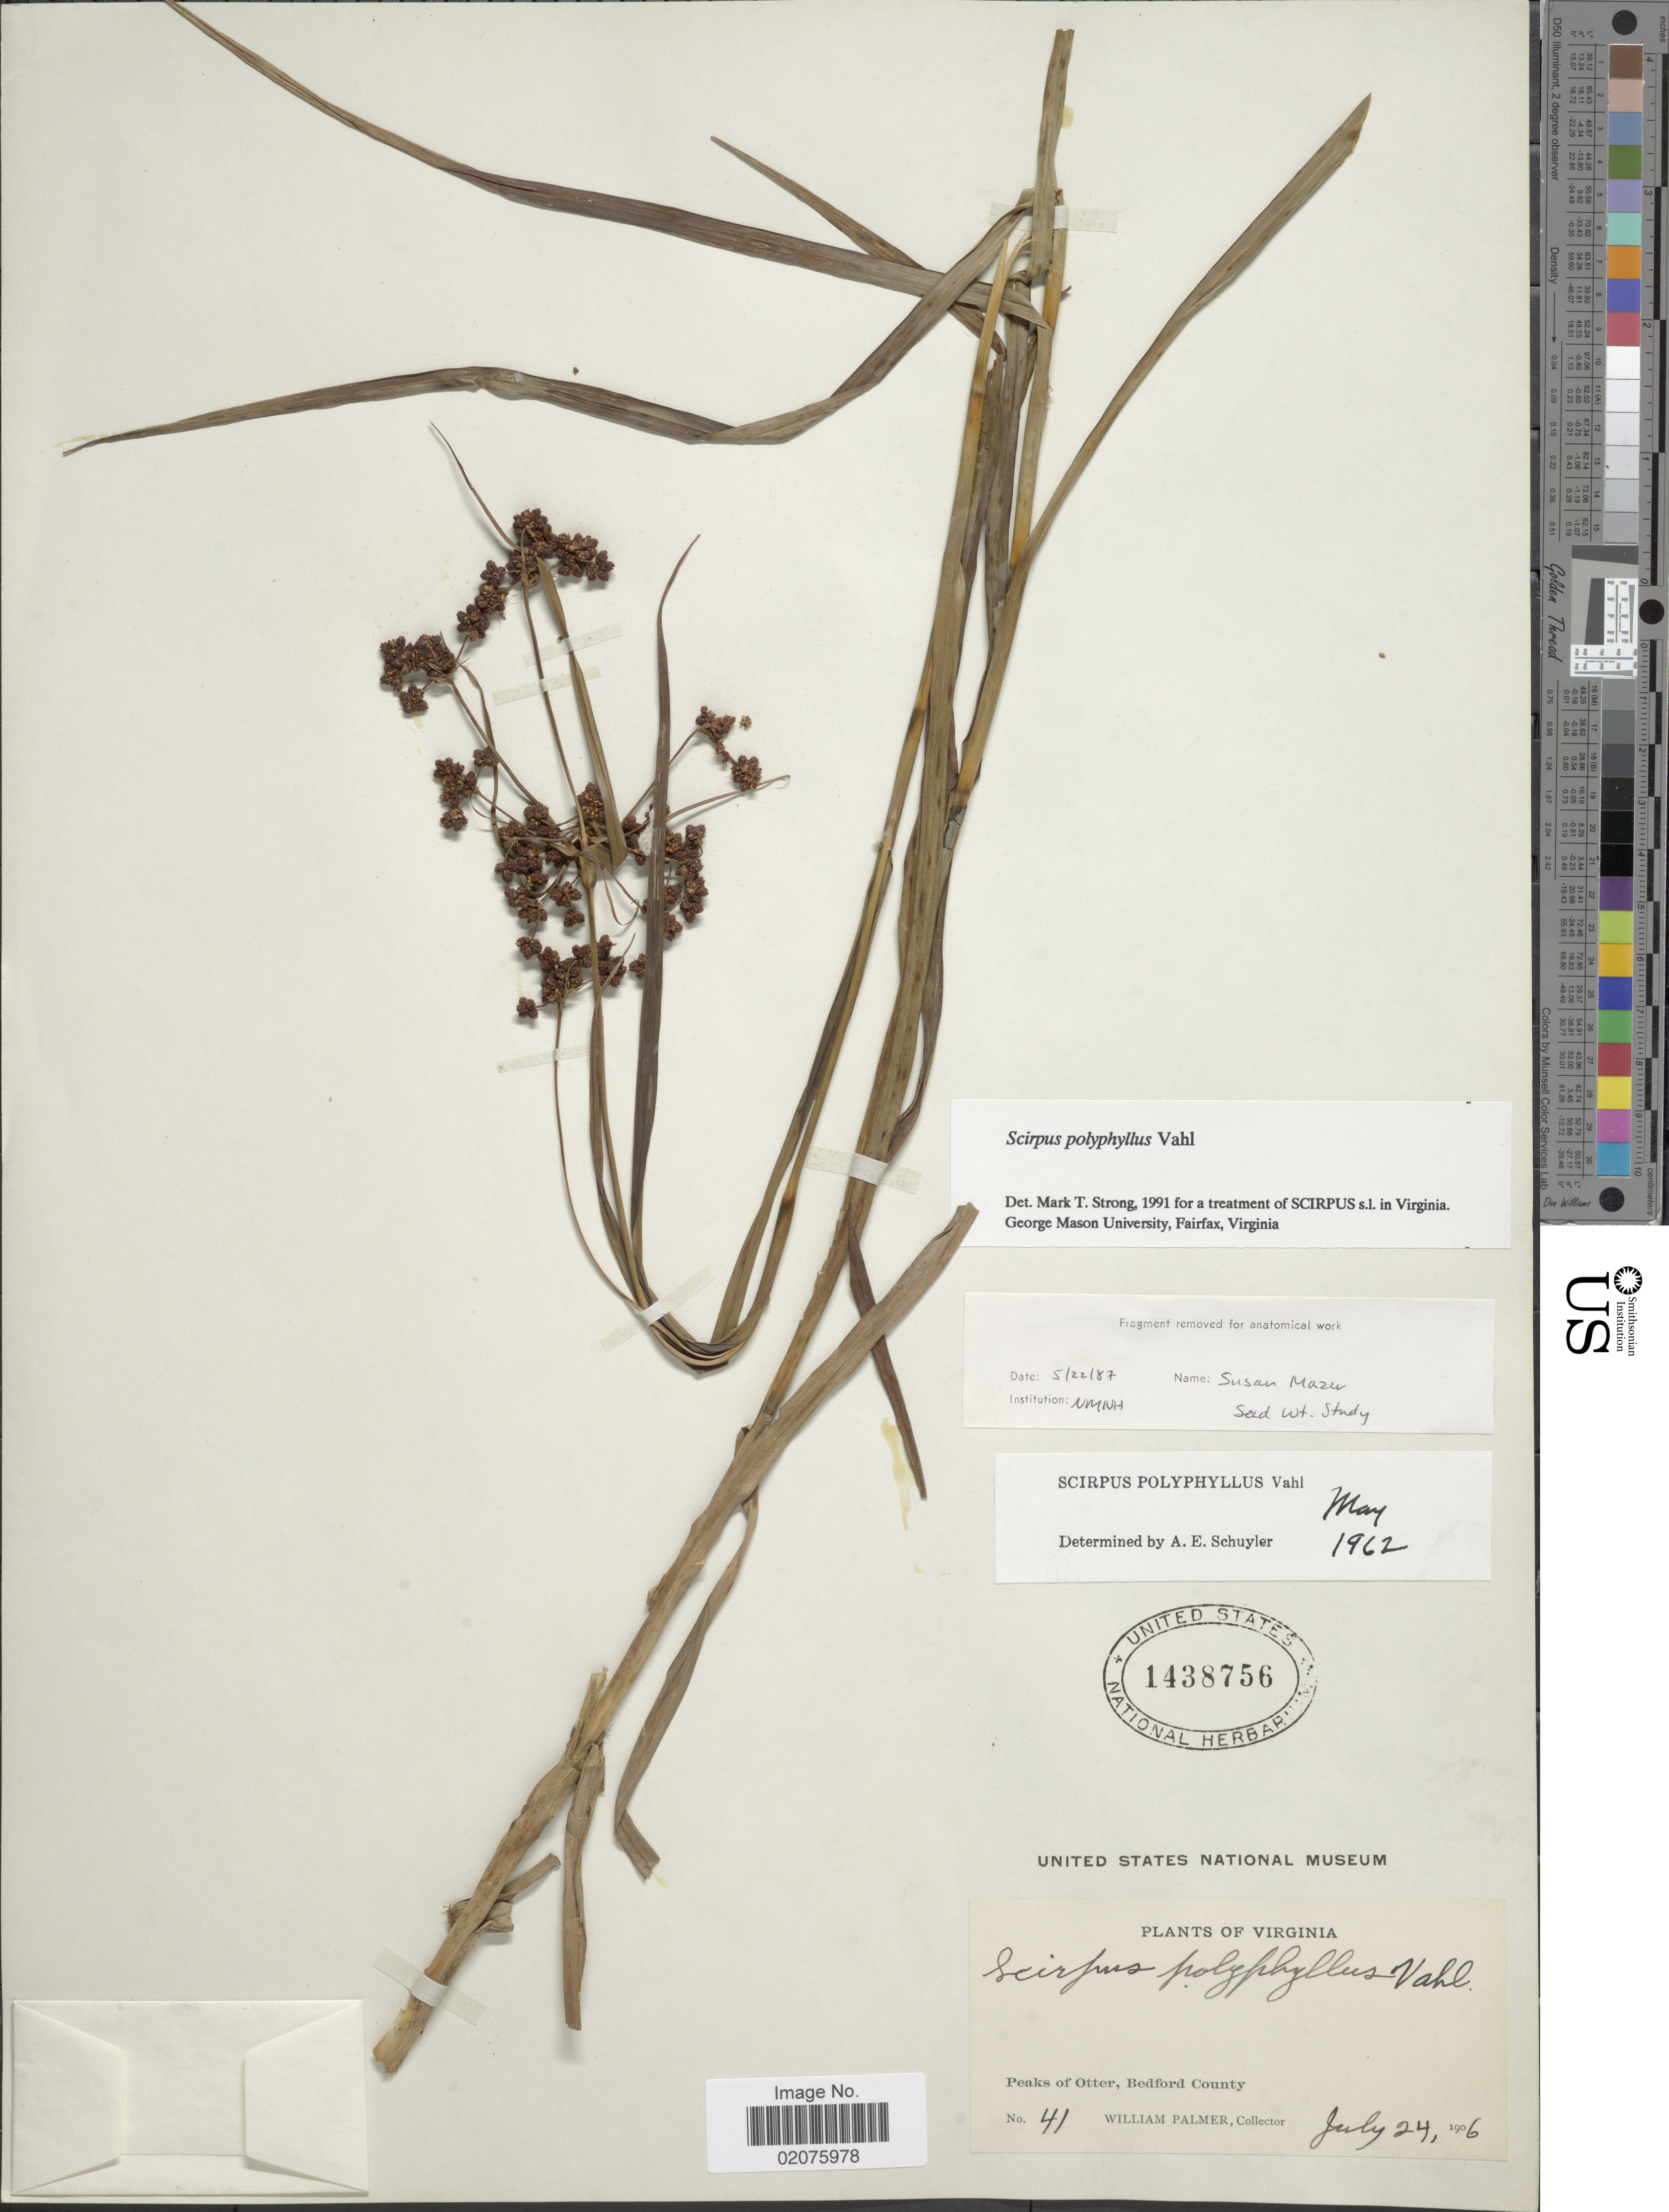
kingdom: Plantae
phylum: Tracheophyta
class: Liliopsida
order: Poales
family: Cyperaceae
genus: Scirpus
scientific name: Scirpus polyphyllus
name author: Vahl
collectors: W. Palmer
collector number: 41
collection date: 1906-07-24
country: United States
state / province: Virginia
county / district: Bedford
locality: Peaks of Otter, Bedford County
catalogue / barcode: US 1438756